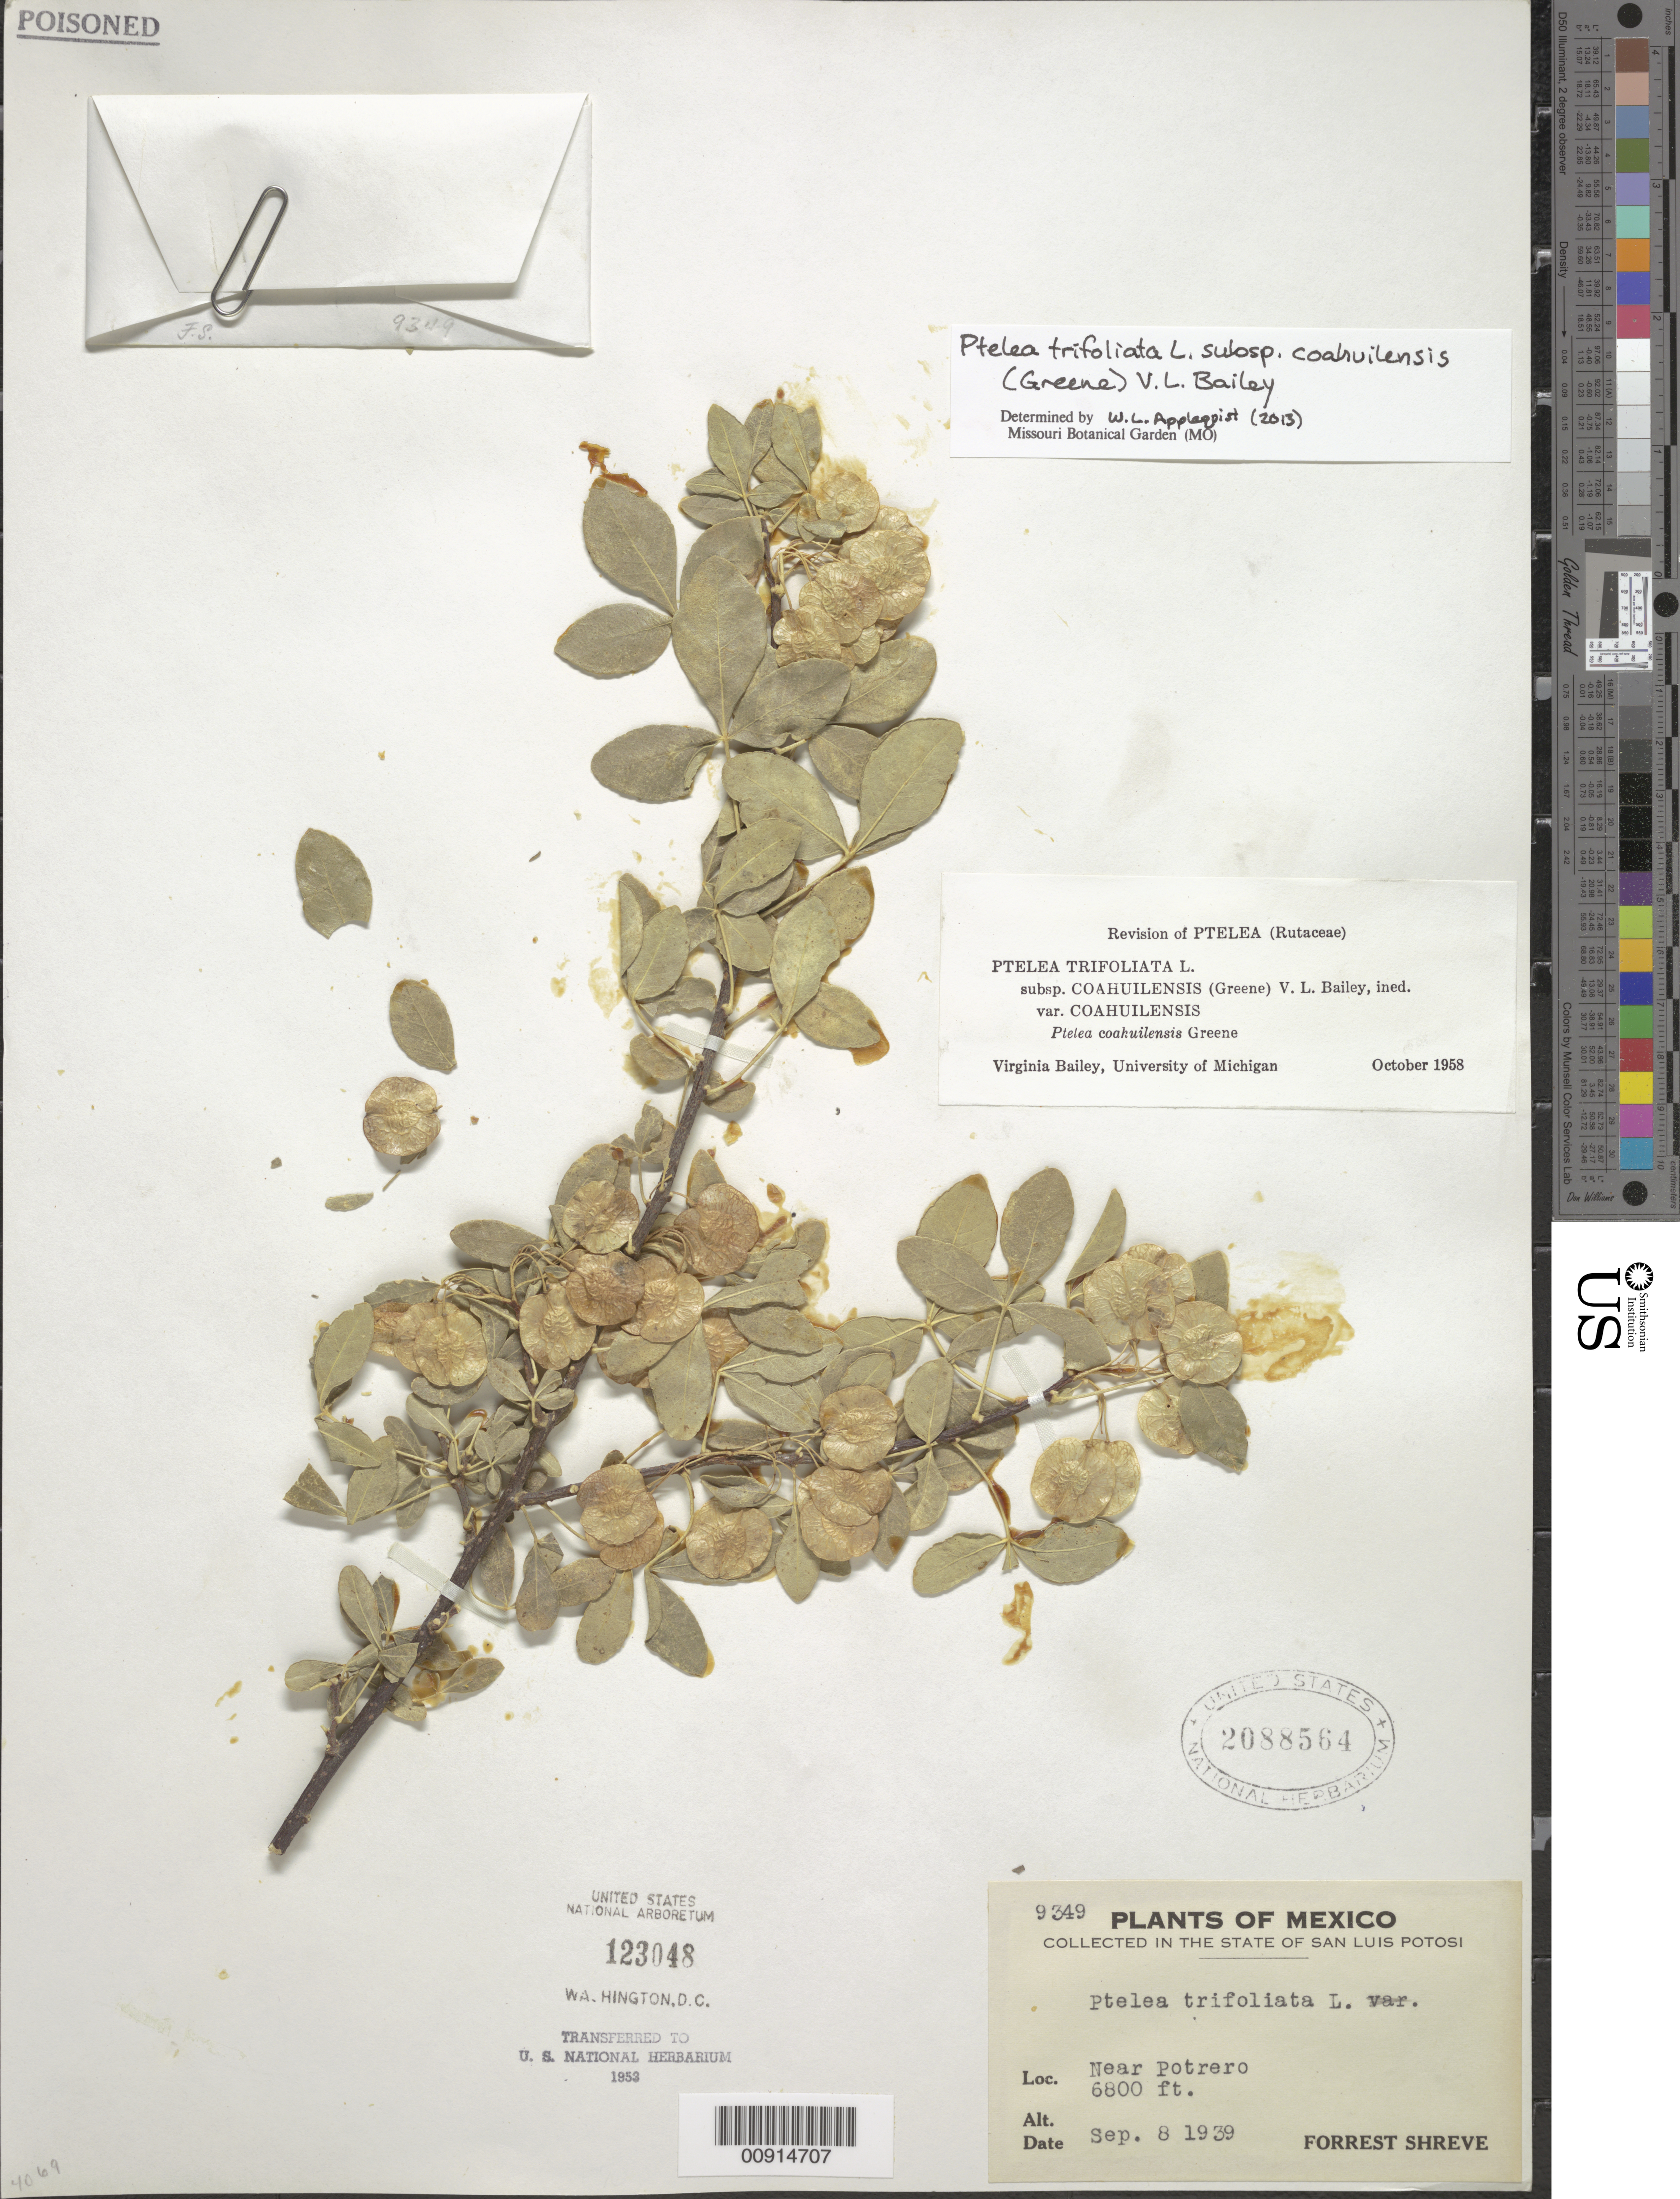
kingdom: Plantae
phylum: Tracheophyta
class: Magnoliopsida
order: Sapindales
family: Rutaceae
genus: Ptelea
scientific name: Ptelea trifoliata subsp. coahuilensis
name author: (Greene) V. L. Bailey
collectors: F. Shreve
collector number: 9349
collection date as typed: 08 Sep 1939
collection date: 1939-09-08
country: Mexico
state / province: San Luis Potosí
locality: State of San Luis Potosí: Near Potrero.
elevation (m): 2073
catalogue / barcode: US 2088564